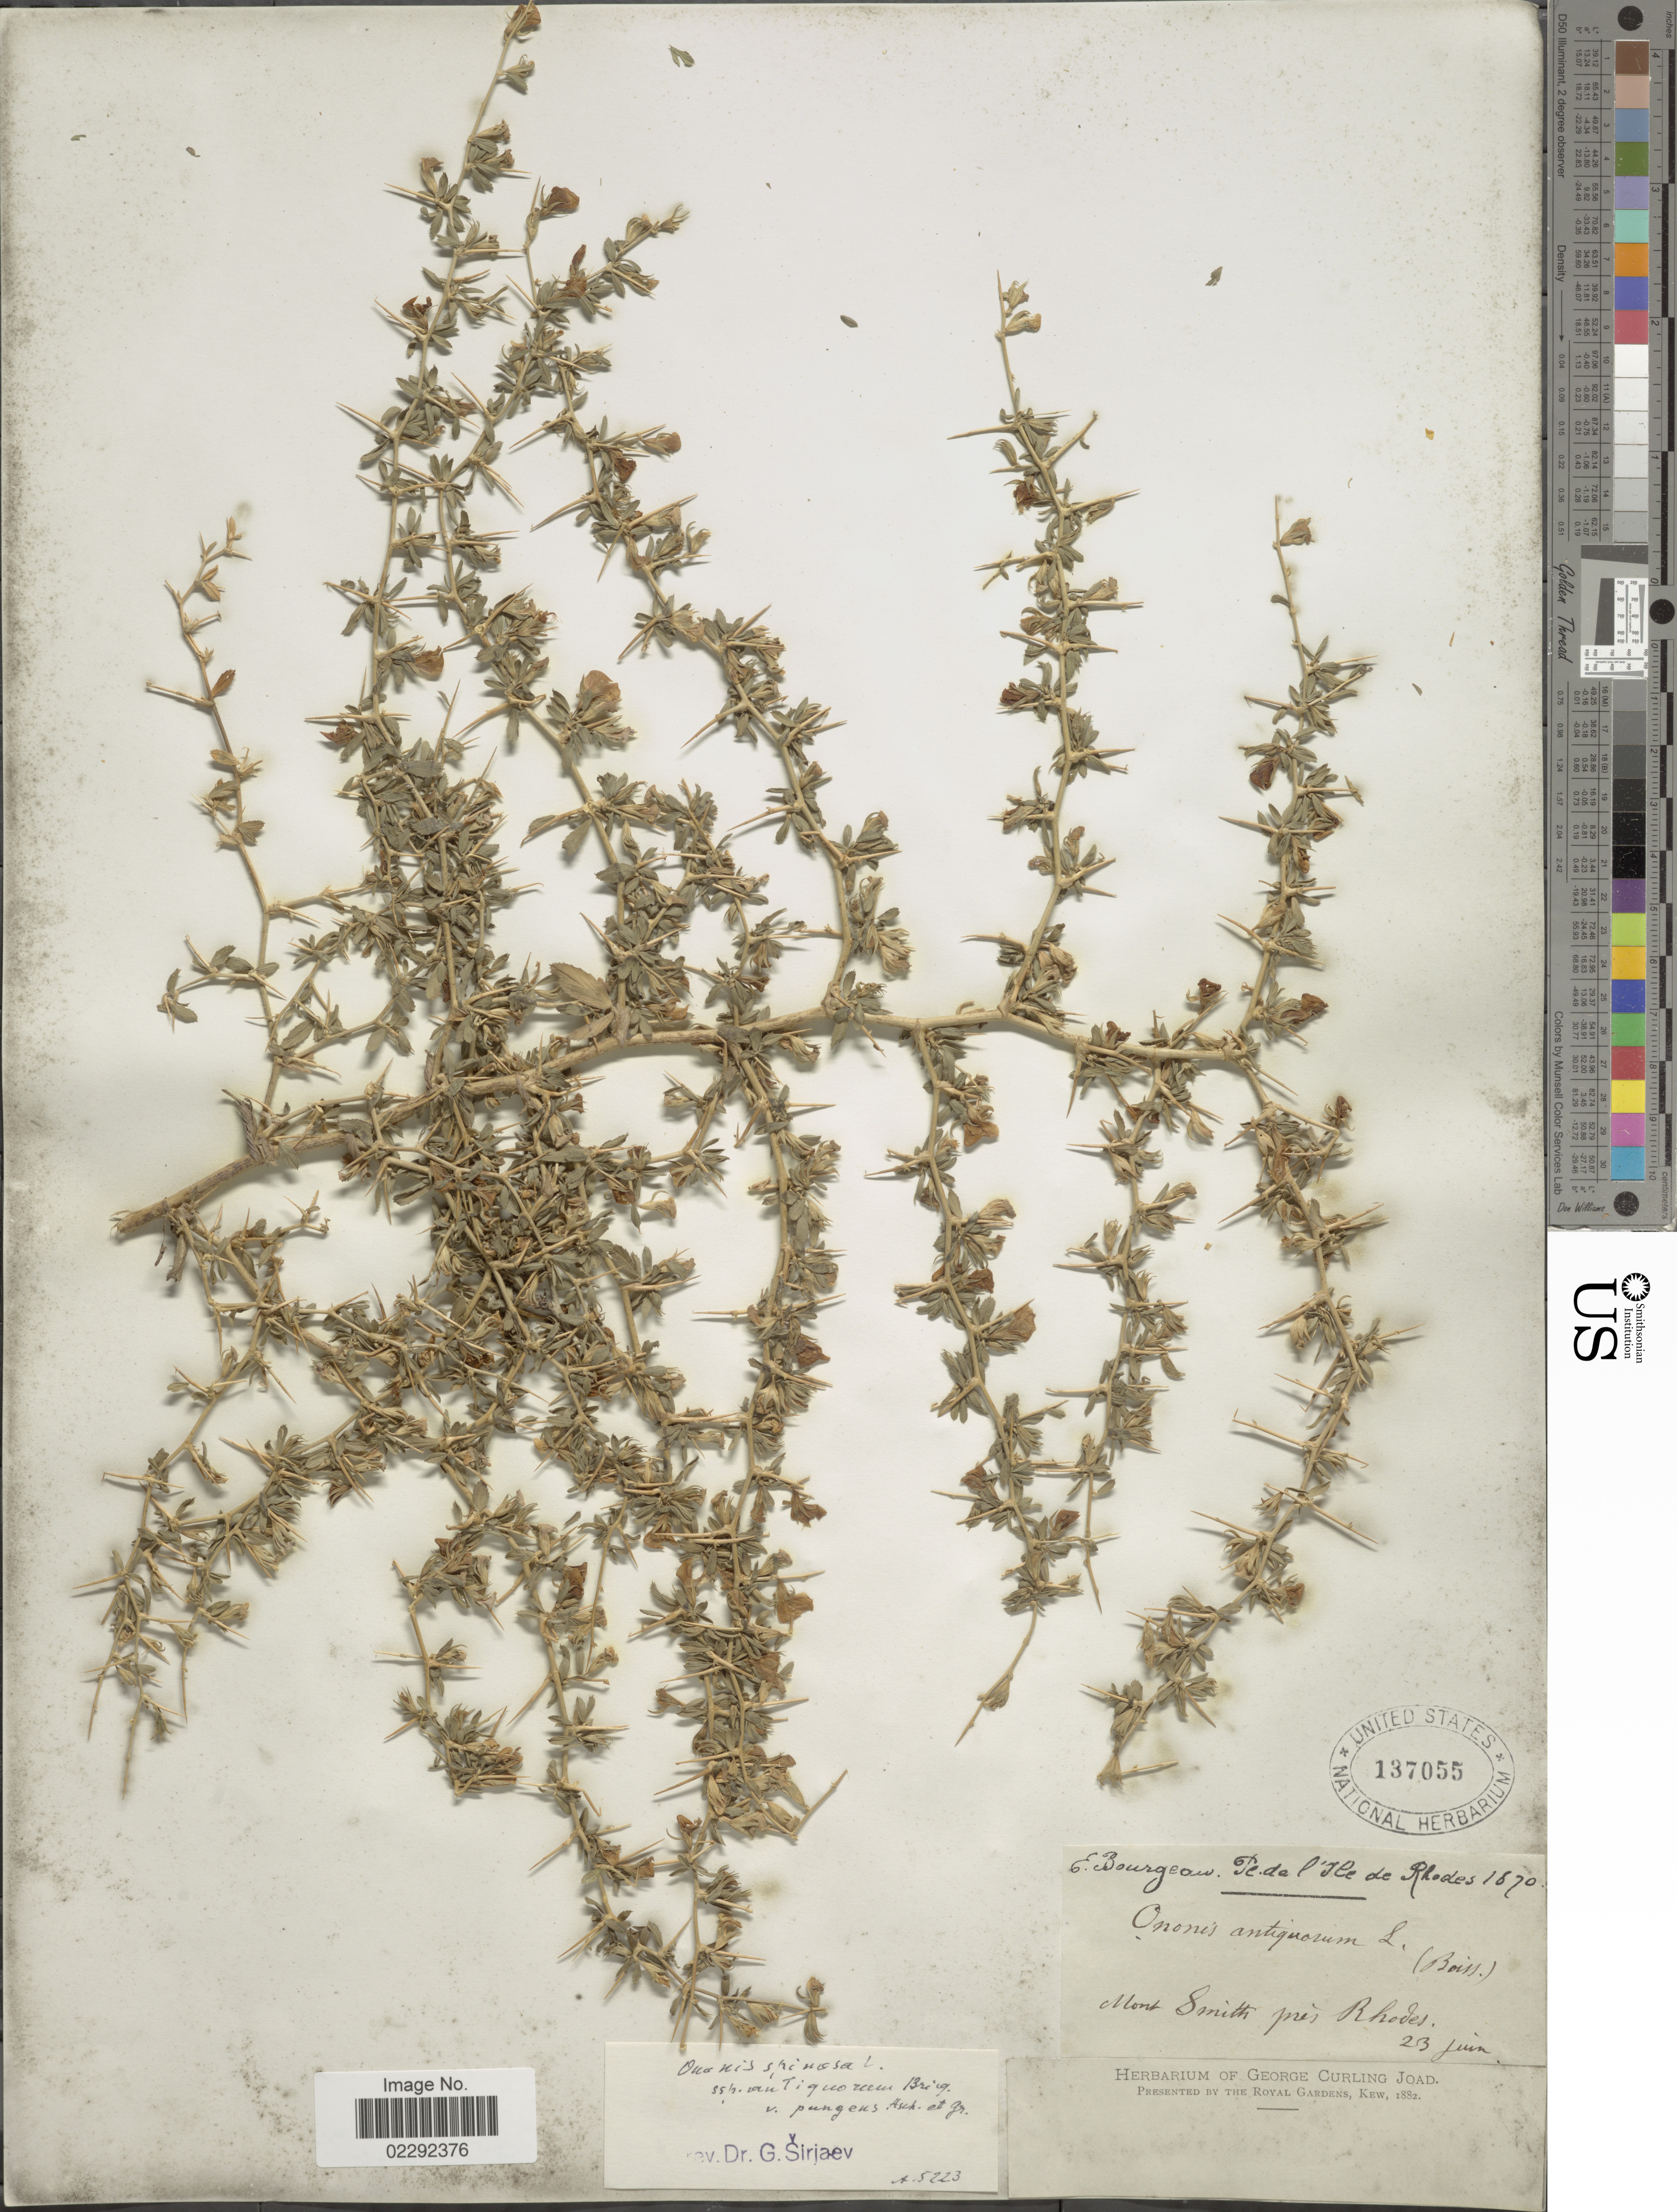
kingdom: Plantae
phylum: Tracheophyta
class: Magnoliopsida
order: Fabales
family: Fabaceae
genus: Ononis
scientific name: Ononis spinosa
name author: L.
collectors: E. Bourgeau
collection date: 1870-06-23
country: Greece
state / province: South Aegean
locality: Ile de Rhodes. Mont Smith pres Rhodes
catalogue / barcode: US 137055